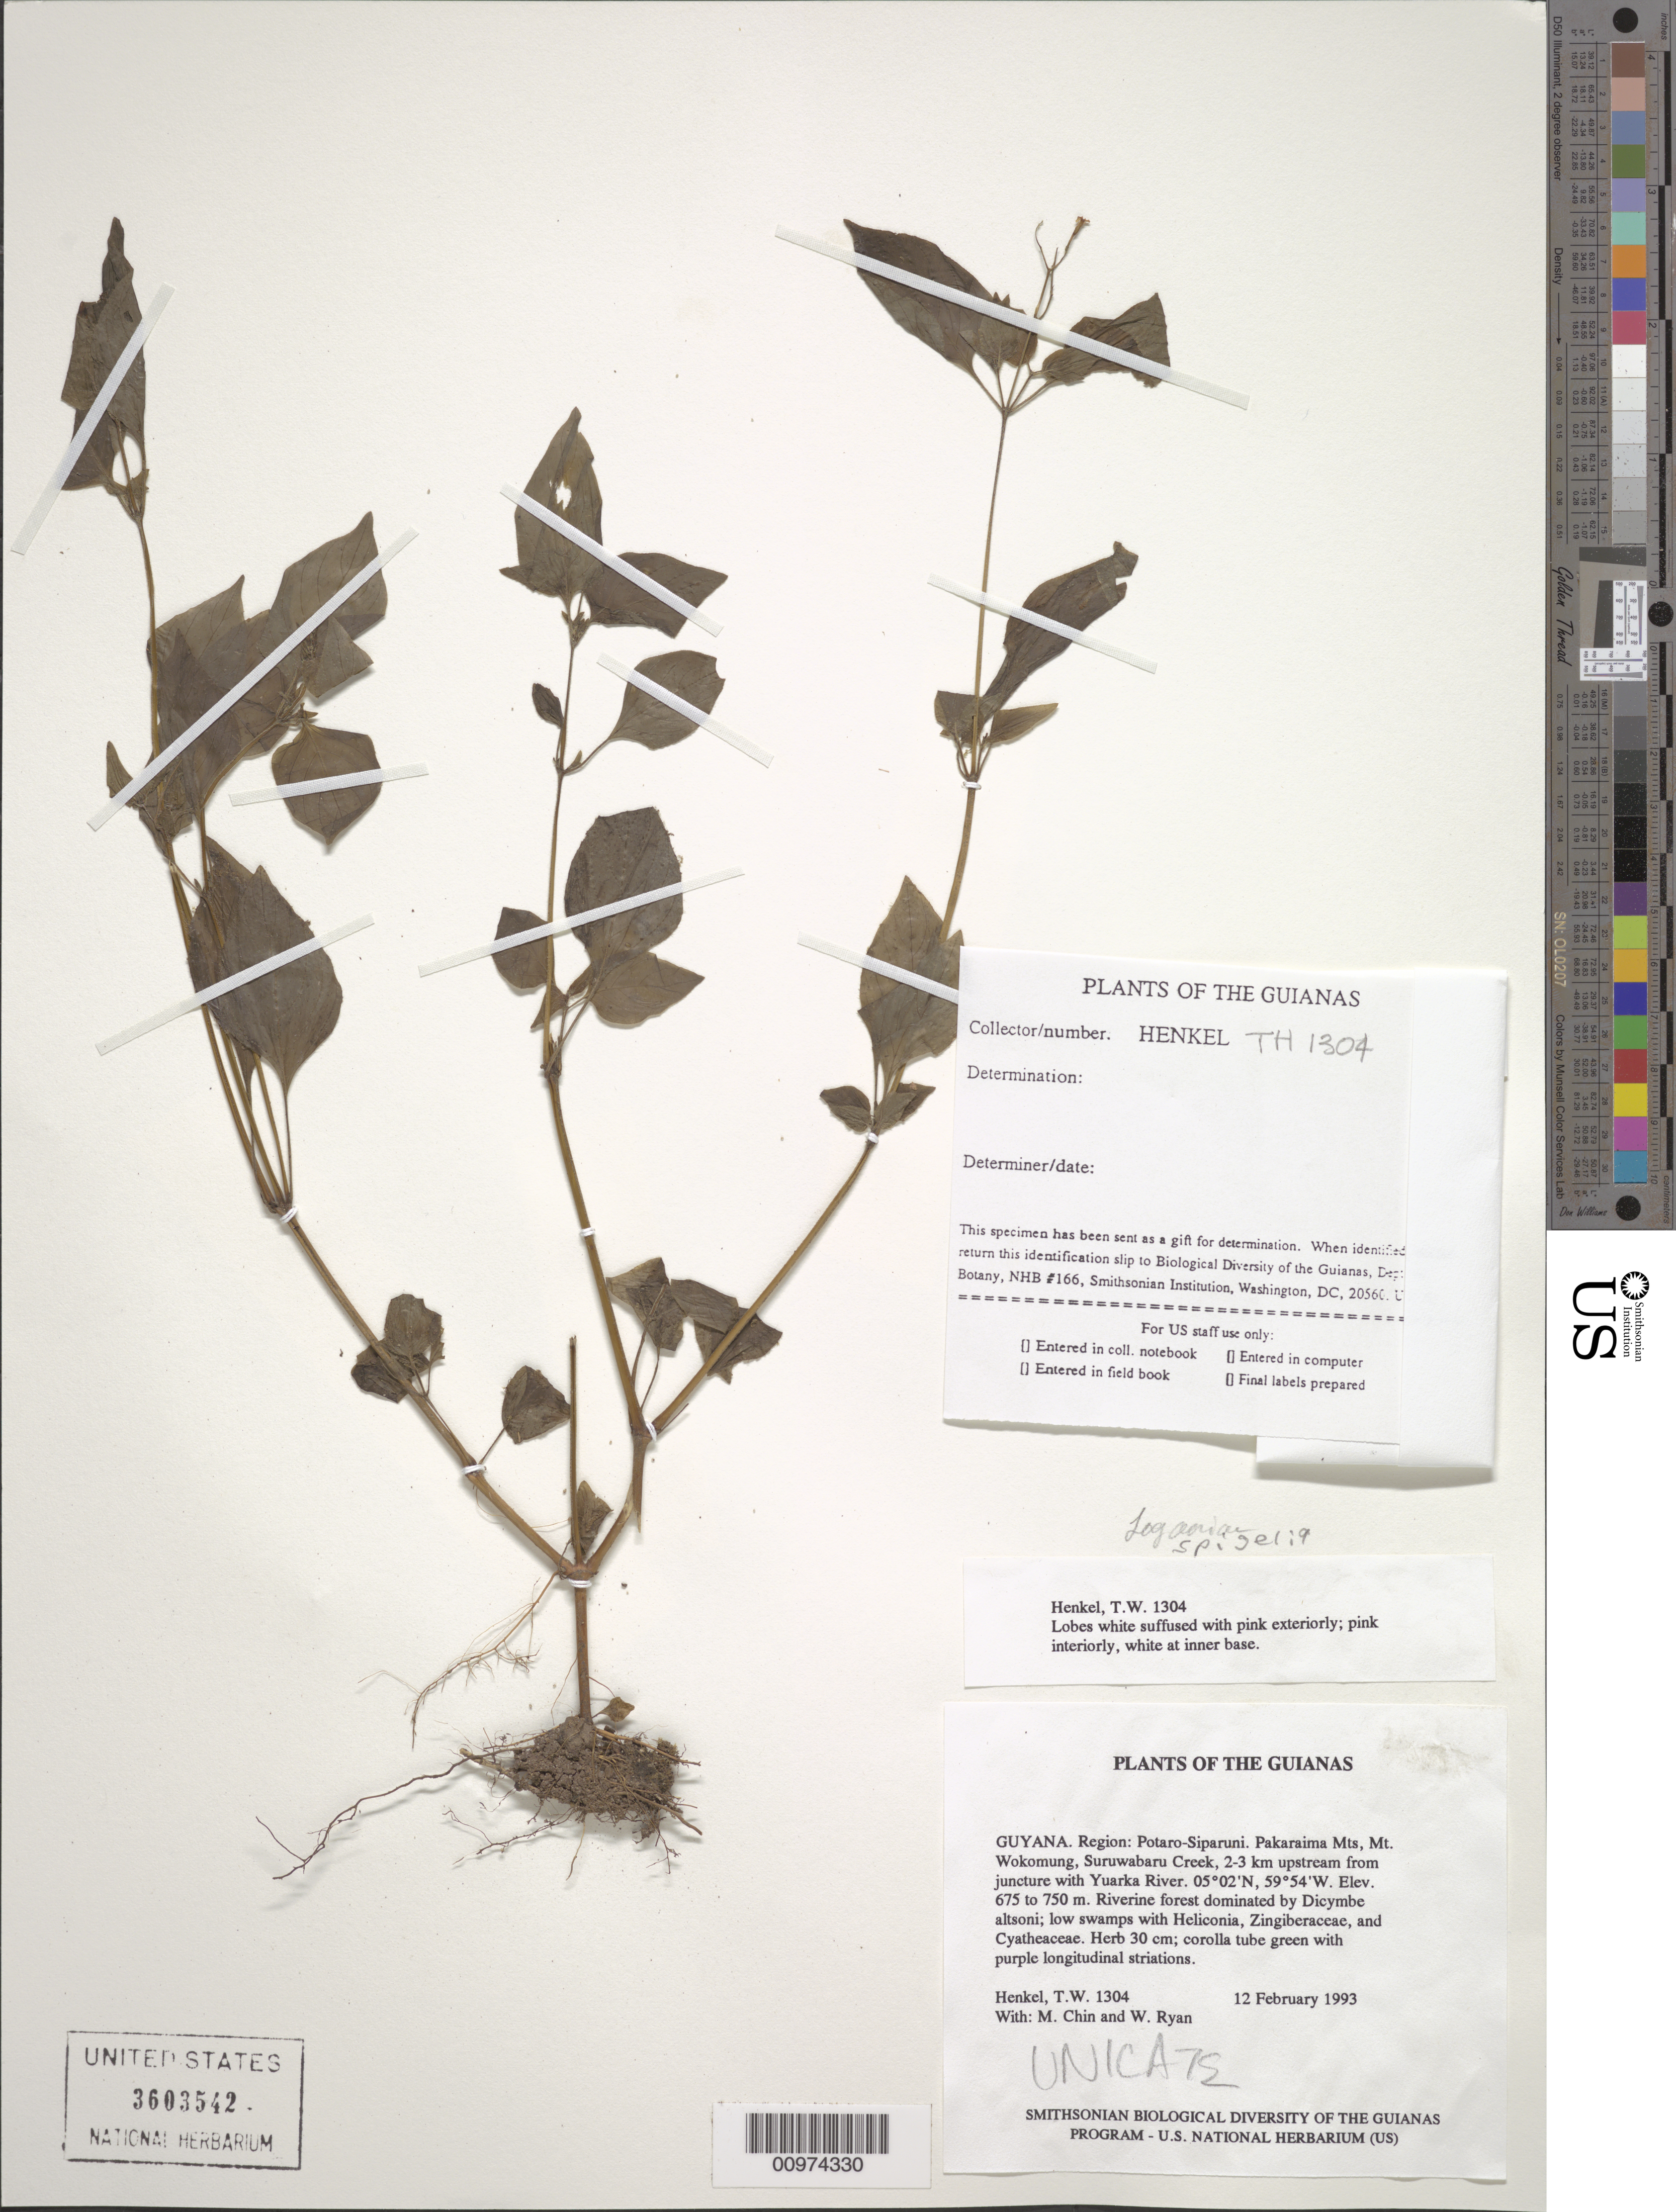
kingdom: Plantae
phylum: Tracheophyta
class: Magnoliopsida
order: Gentianales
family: Loganiaceae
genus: Spigelia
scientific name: Spigelia humboldtiana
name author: Cham. & Schltdl.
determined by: Hernandez, Sofia Islas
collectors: T. Henkel, M. Chin & W. Ryan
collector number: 1304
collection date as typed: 12 February 1993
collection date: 1993-02-12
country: Guyana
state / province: Potaro-Siparuni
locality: Pakaraima Mts, Mt. Wokomung, Suruwabaru Creek, 2-3 km upstream from juncture with Yuarka R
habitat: Riverine forest dominated by Dicymbe altsoni; low swamps with Heliconia, Zingiberaceae, Cyatheaceae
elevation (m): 675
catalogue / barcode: US 3603542